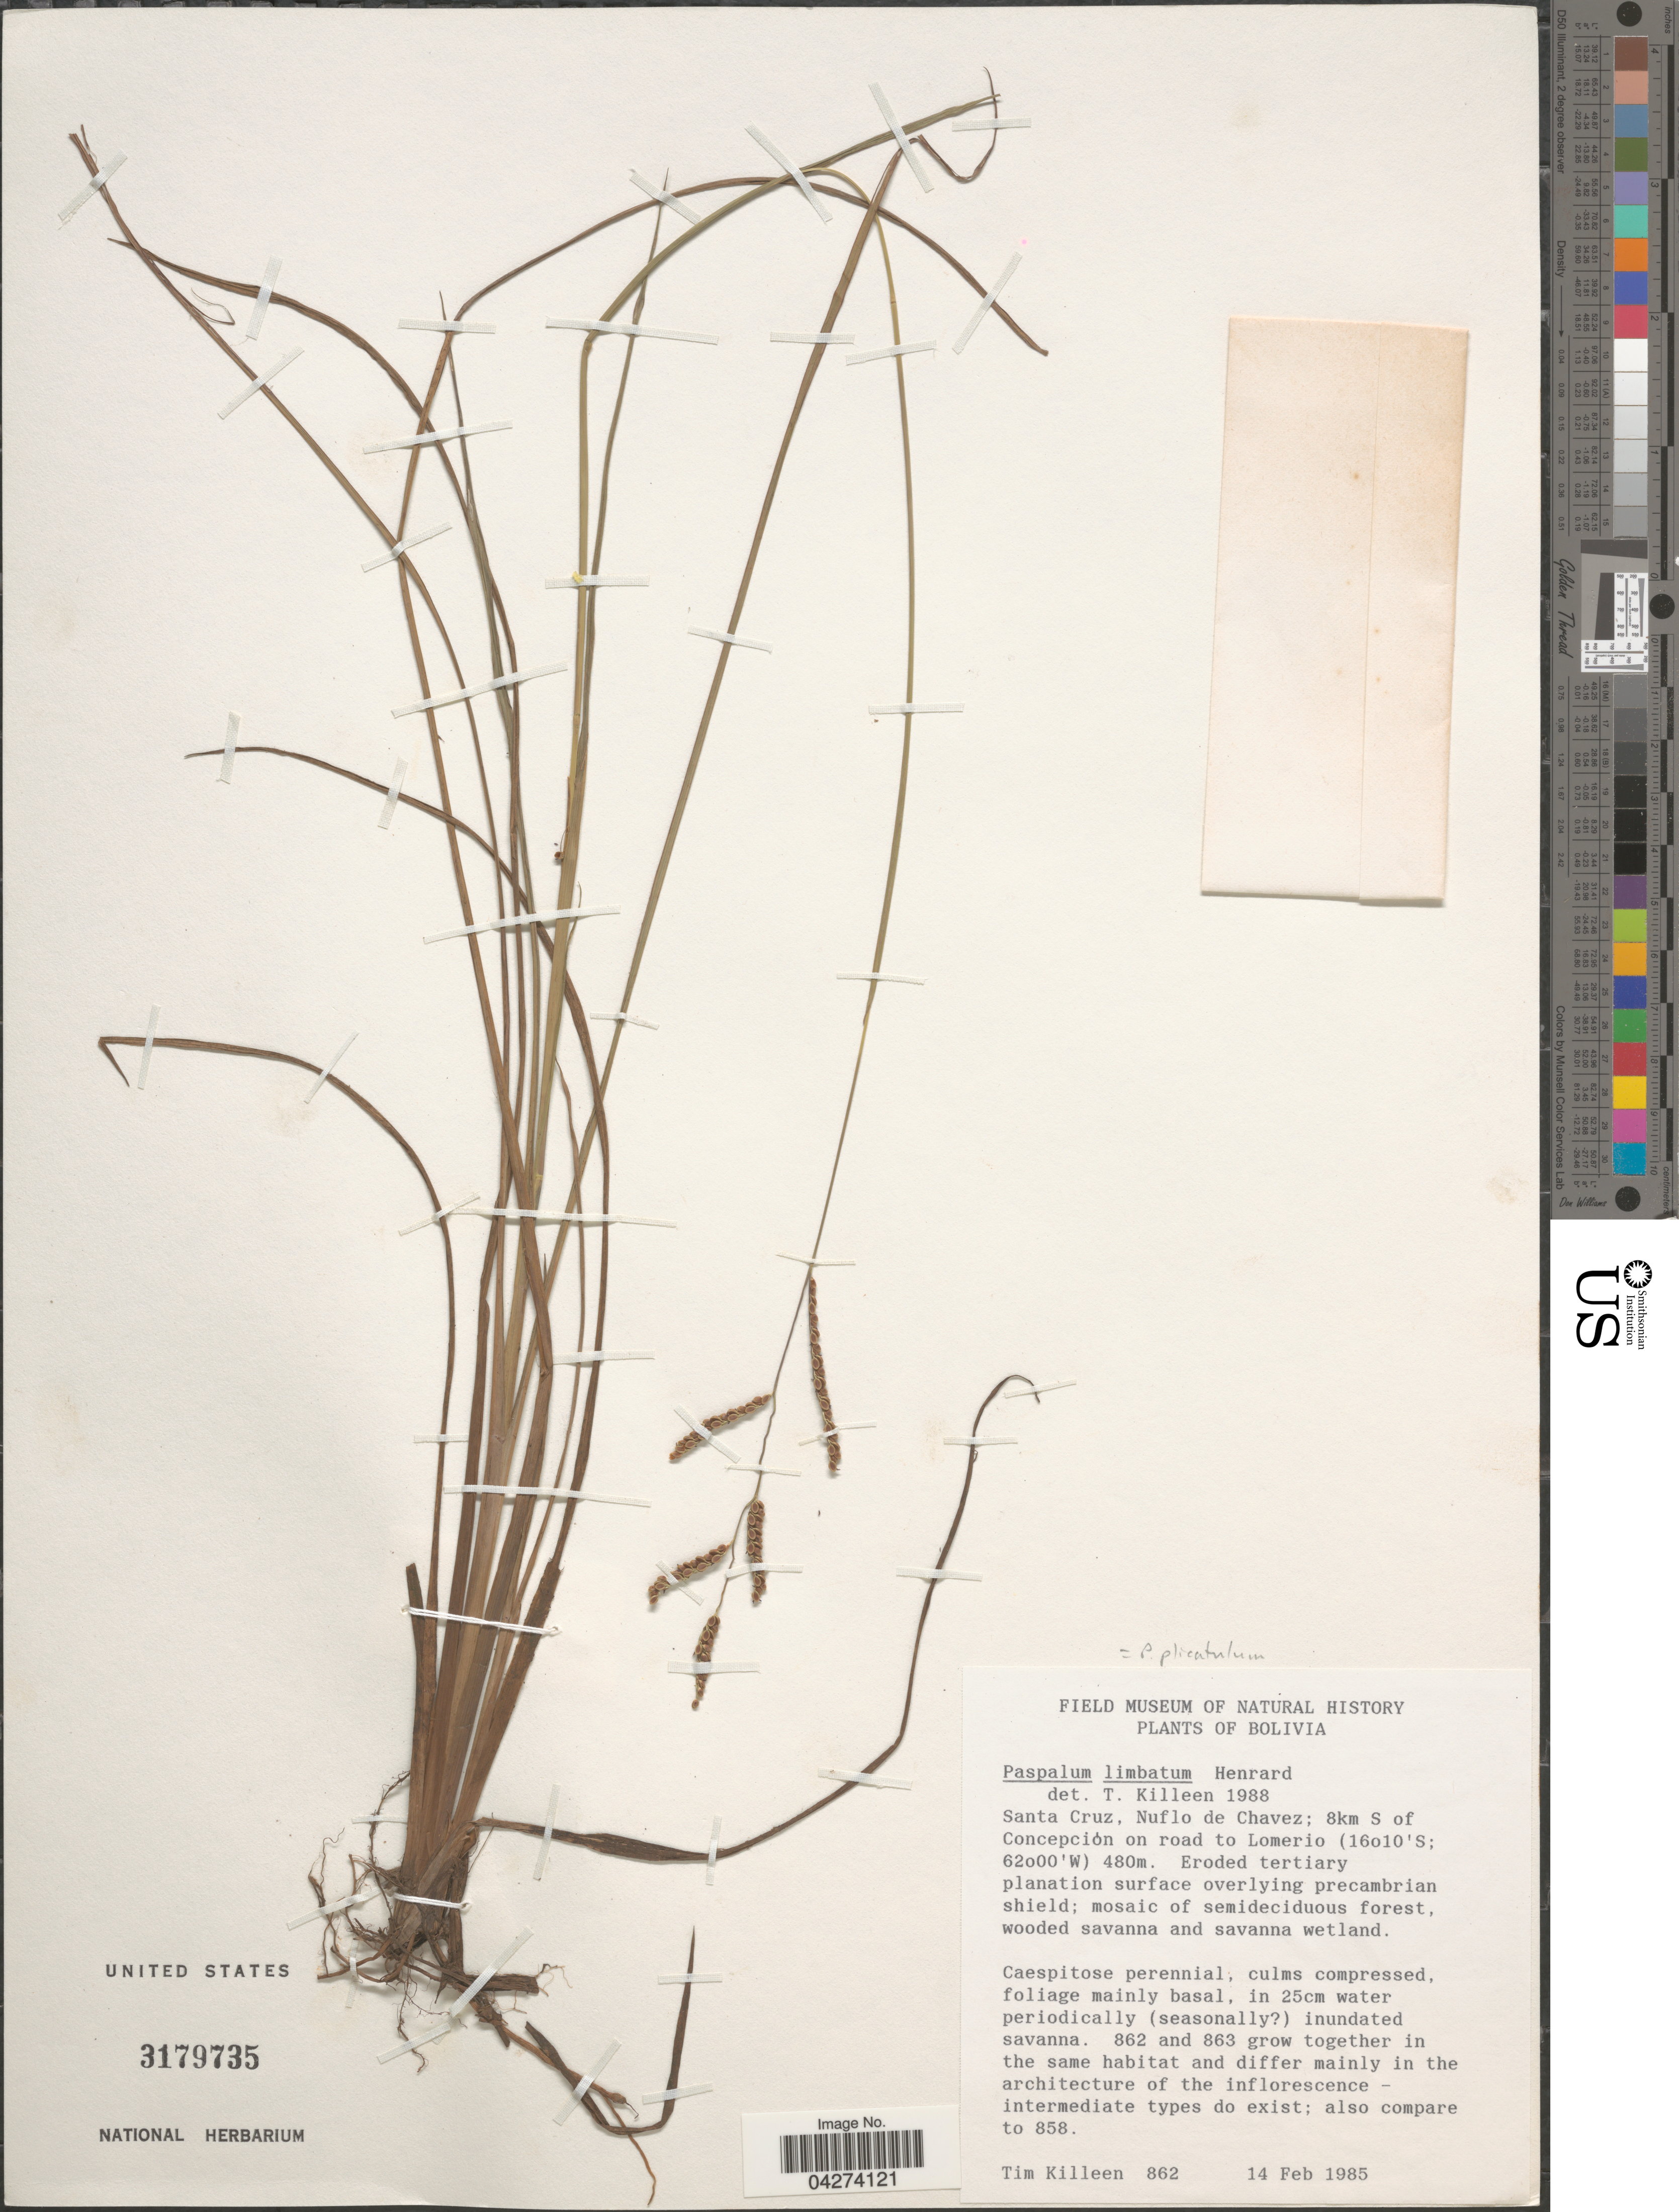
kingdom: Plantae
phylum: Tracheophyta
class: Liliopsida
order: Poales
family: Poaceae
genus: Paspalum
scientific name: Paspalum plicatulum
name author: Michx.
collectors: T. J. Killeen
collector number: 862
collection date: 1985-02-14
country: Bolivia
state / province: Santa Cruz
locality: Nuflo de Chavez; 8km S of Concepción on road to Lomerio.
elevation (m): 480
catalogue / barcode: US 3179735